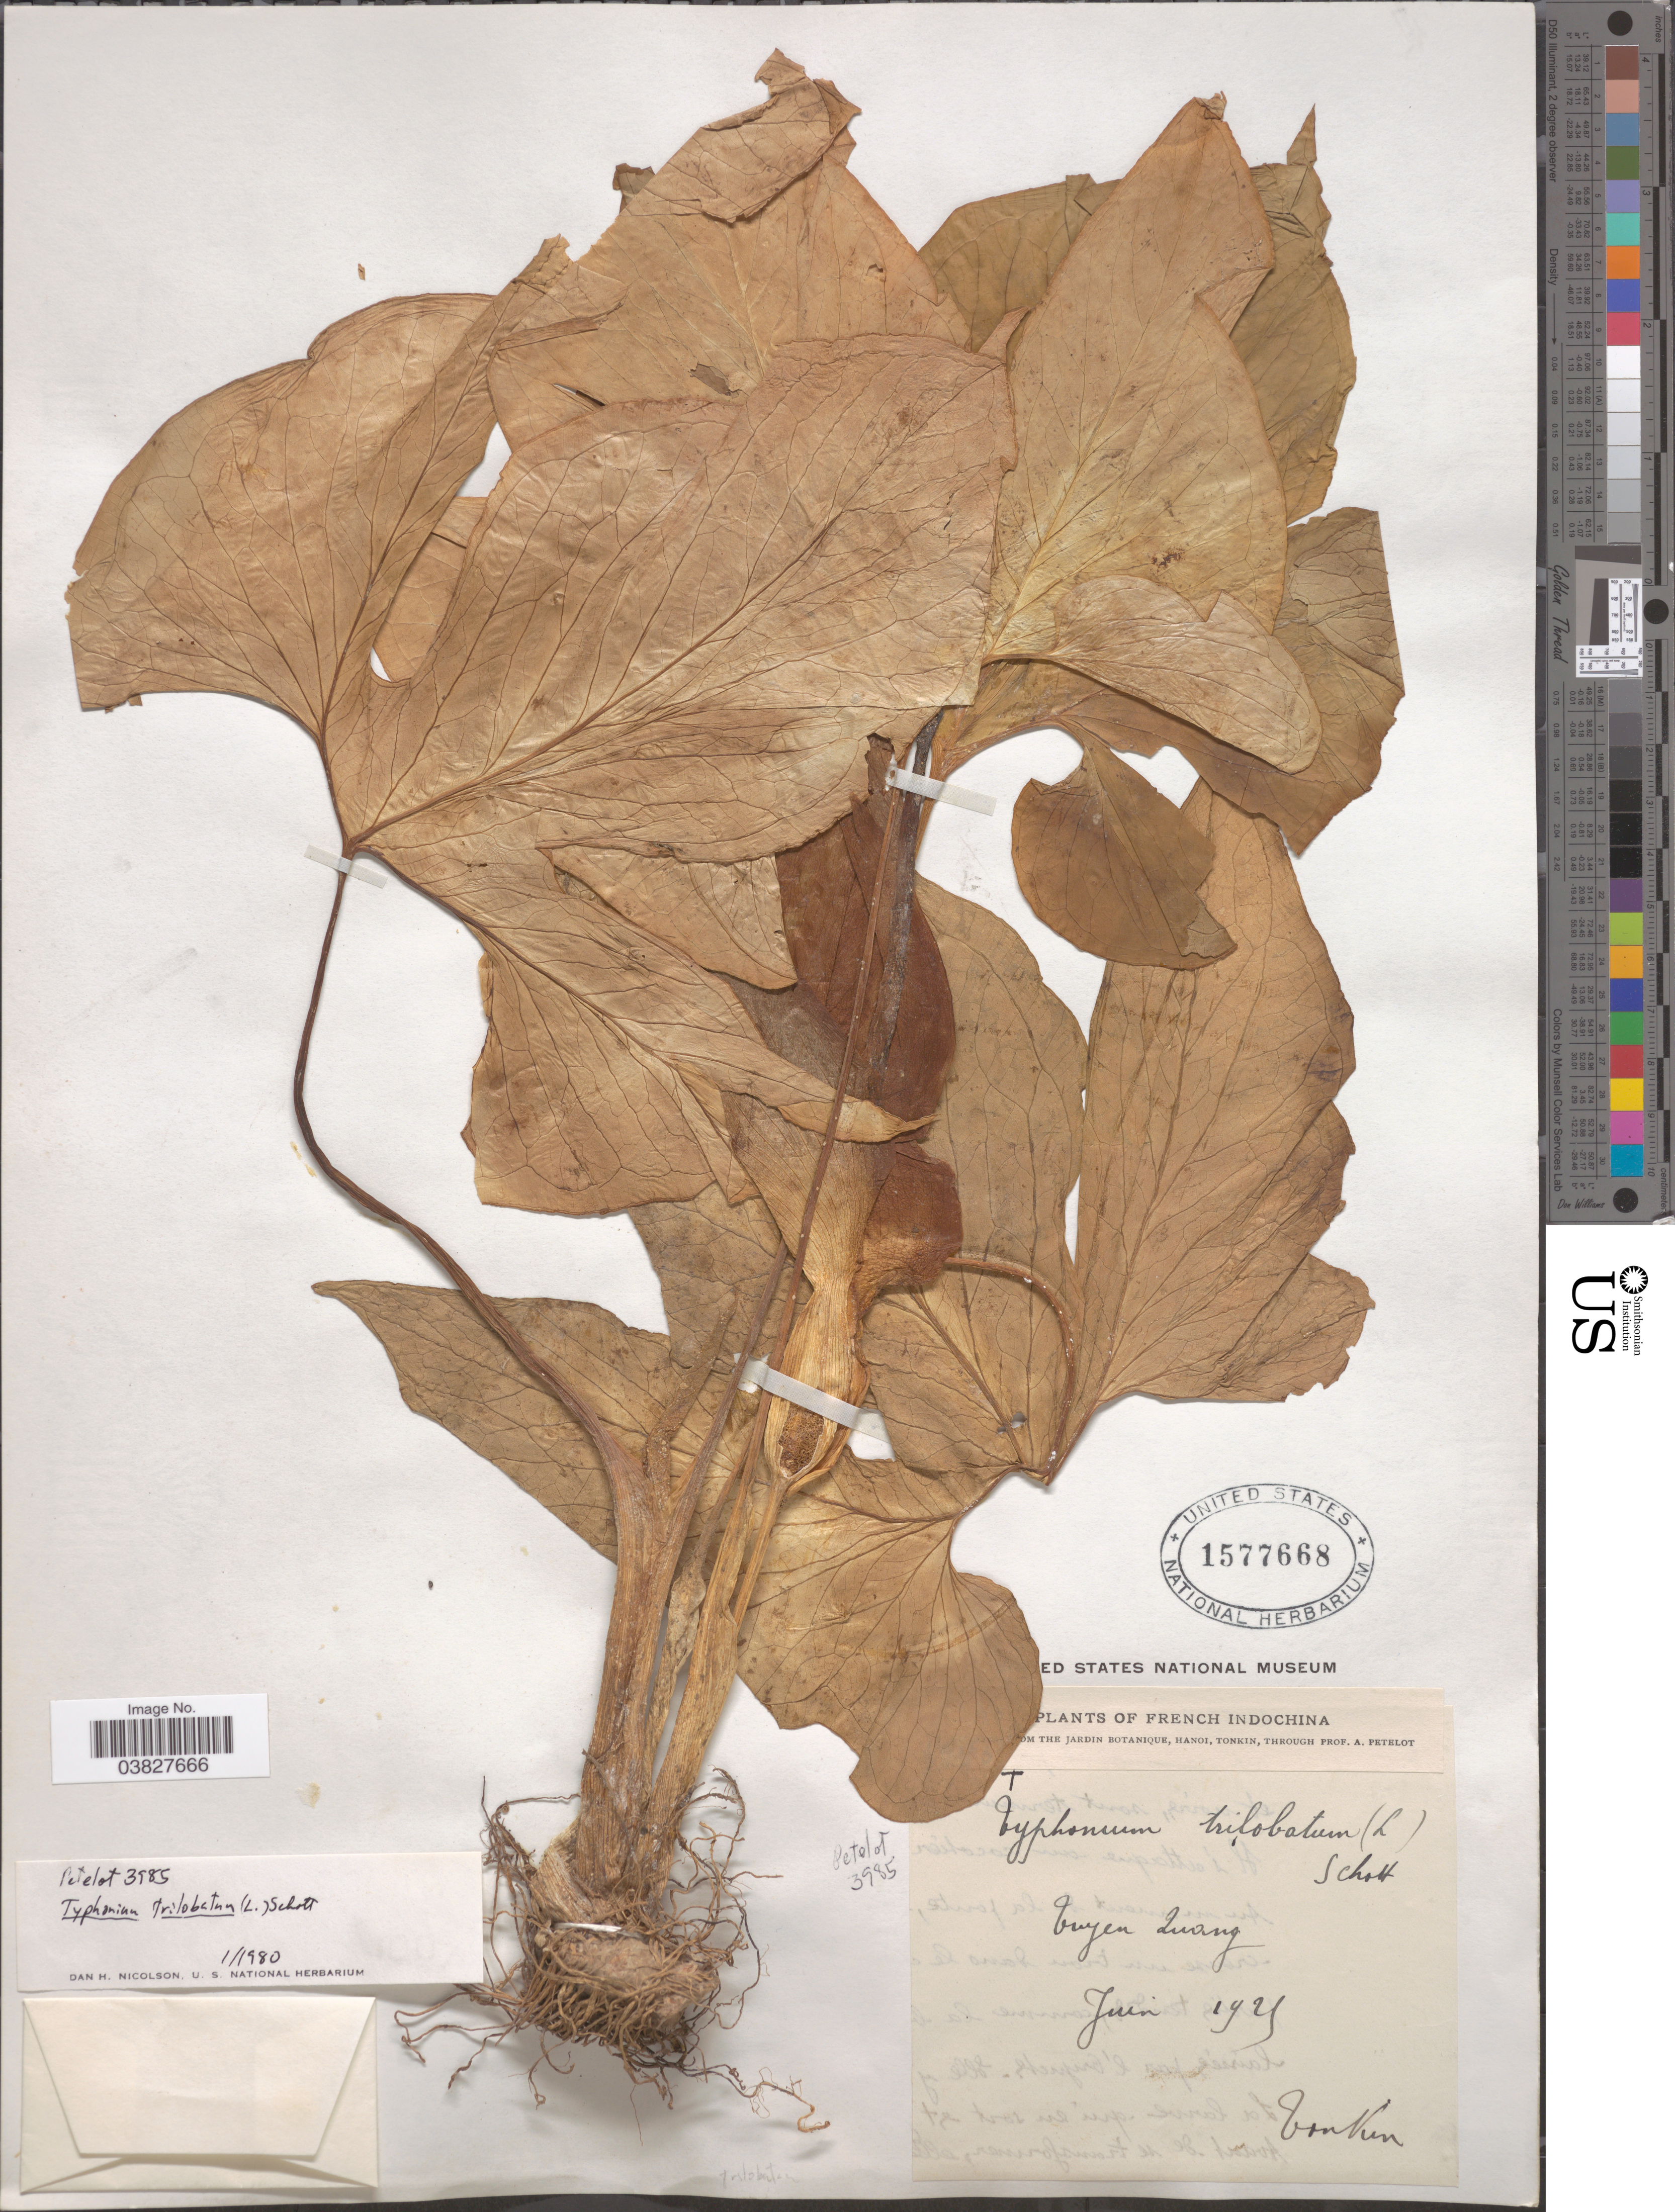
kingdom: Plantae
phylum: Tracheophyta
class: Liliopsida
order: Alismatales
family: Araceae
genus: Typhonium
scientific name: Typhonium trilobatum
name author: (L.) Schott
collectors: P. A. Pételot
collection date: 1925-06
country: Vietnam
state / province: Tuyen Quang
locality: French Indochina.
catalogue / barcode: US 1577668